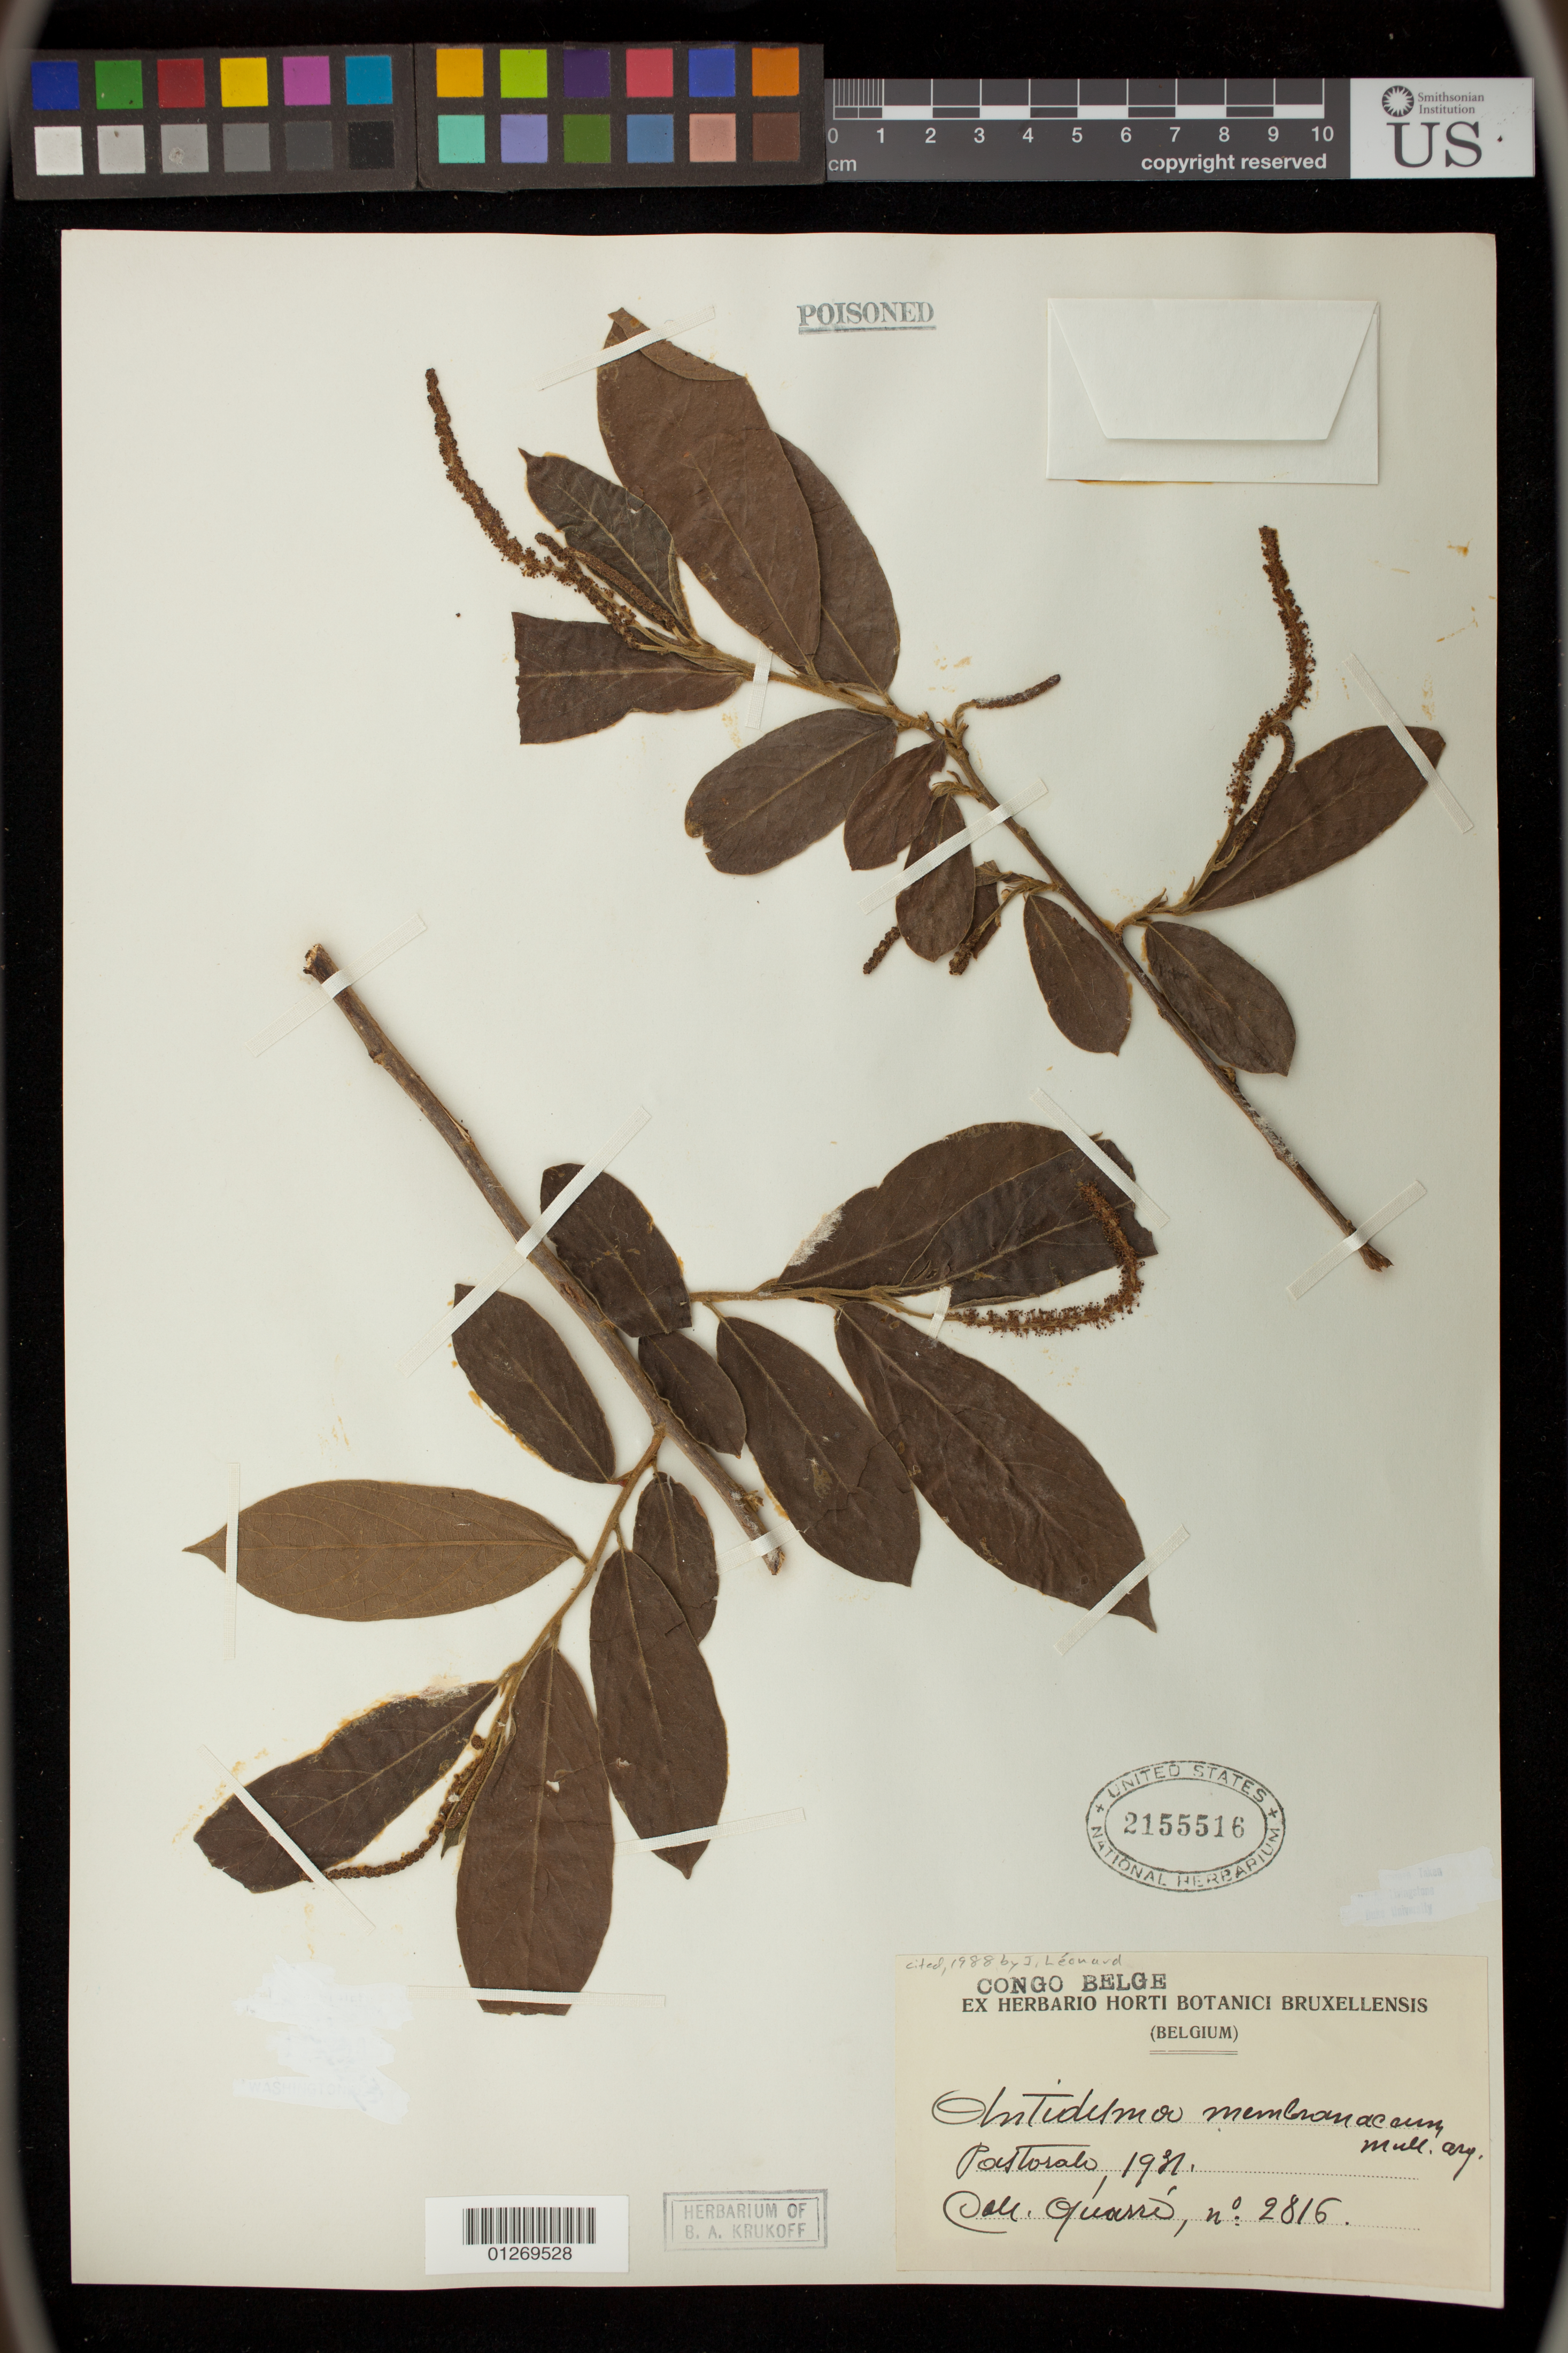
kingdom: Plantae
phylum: Tracheophyta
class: Magnoliopsida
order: Malpighiales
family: Phyllanthaceae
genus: Antidesma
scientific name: Antidesma membranaceum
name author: Müll. Arg.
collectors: -. Guarri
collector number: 2816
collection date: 1981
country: Congo, Democratic Republic of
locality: Pastorak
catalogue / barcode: US 215516